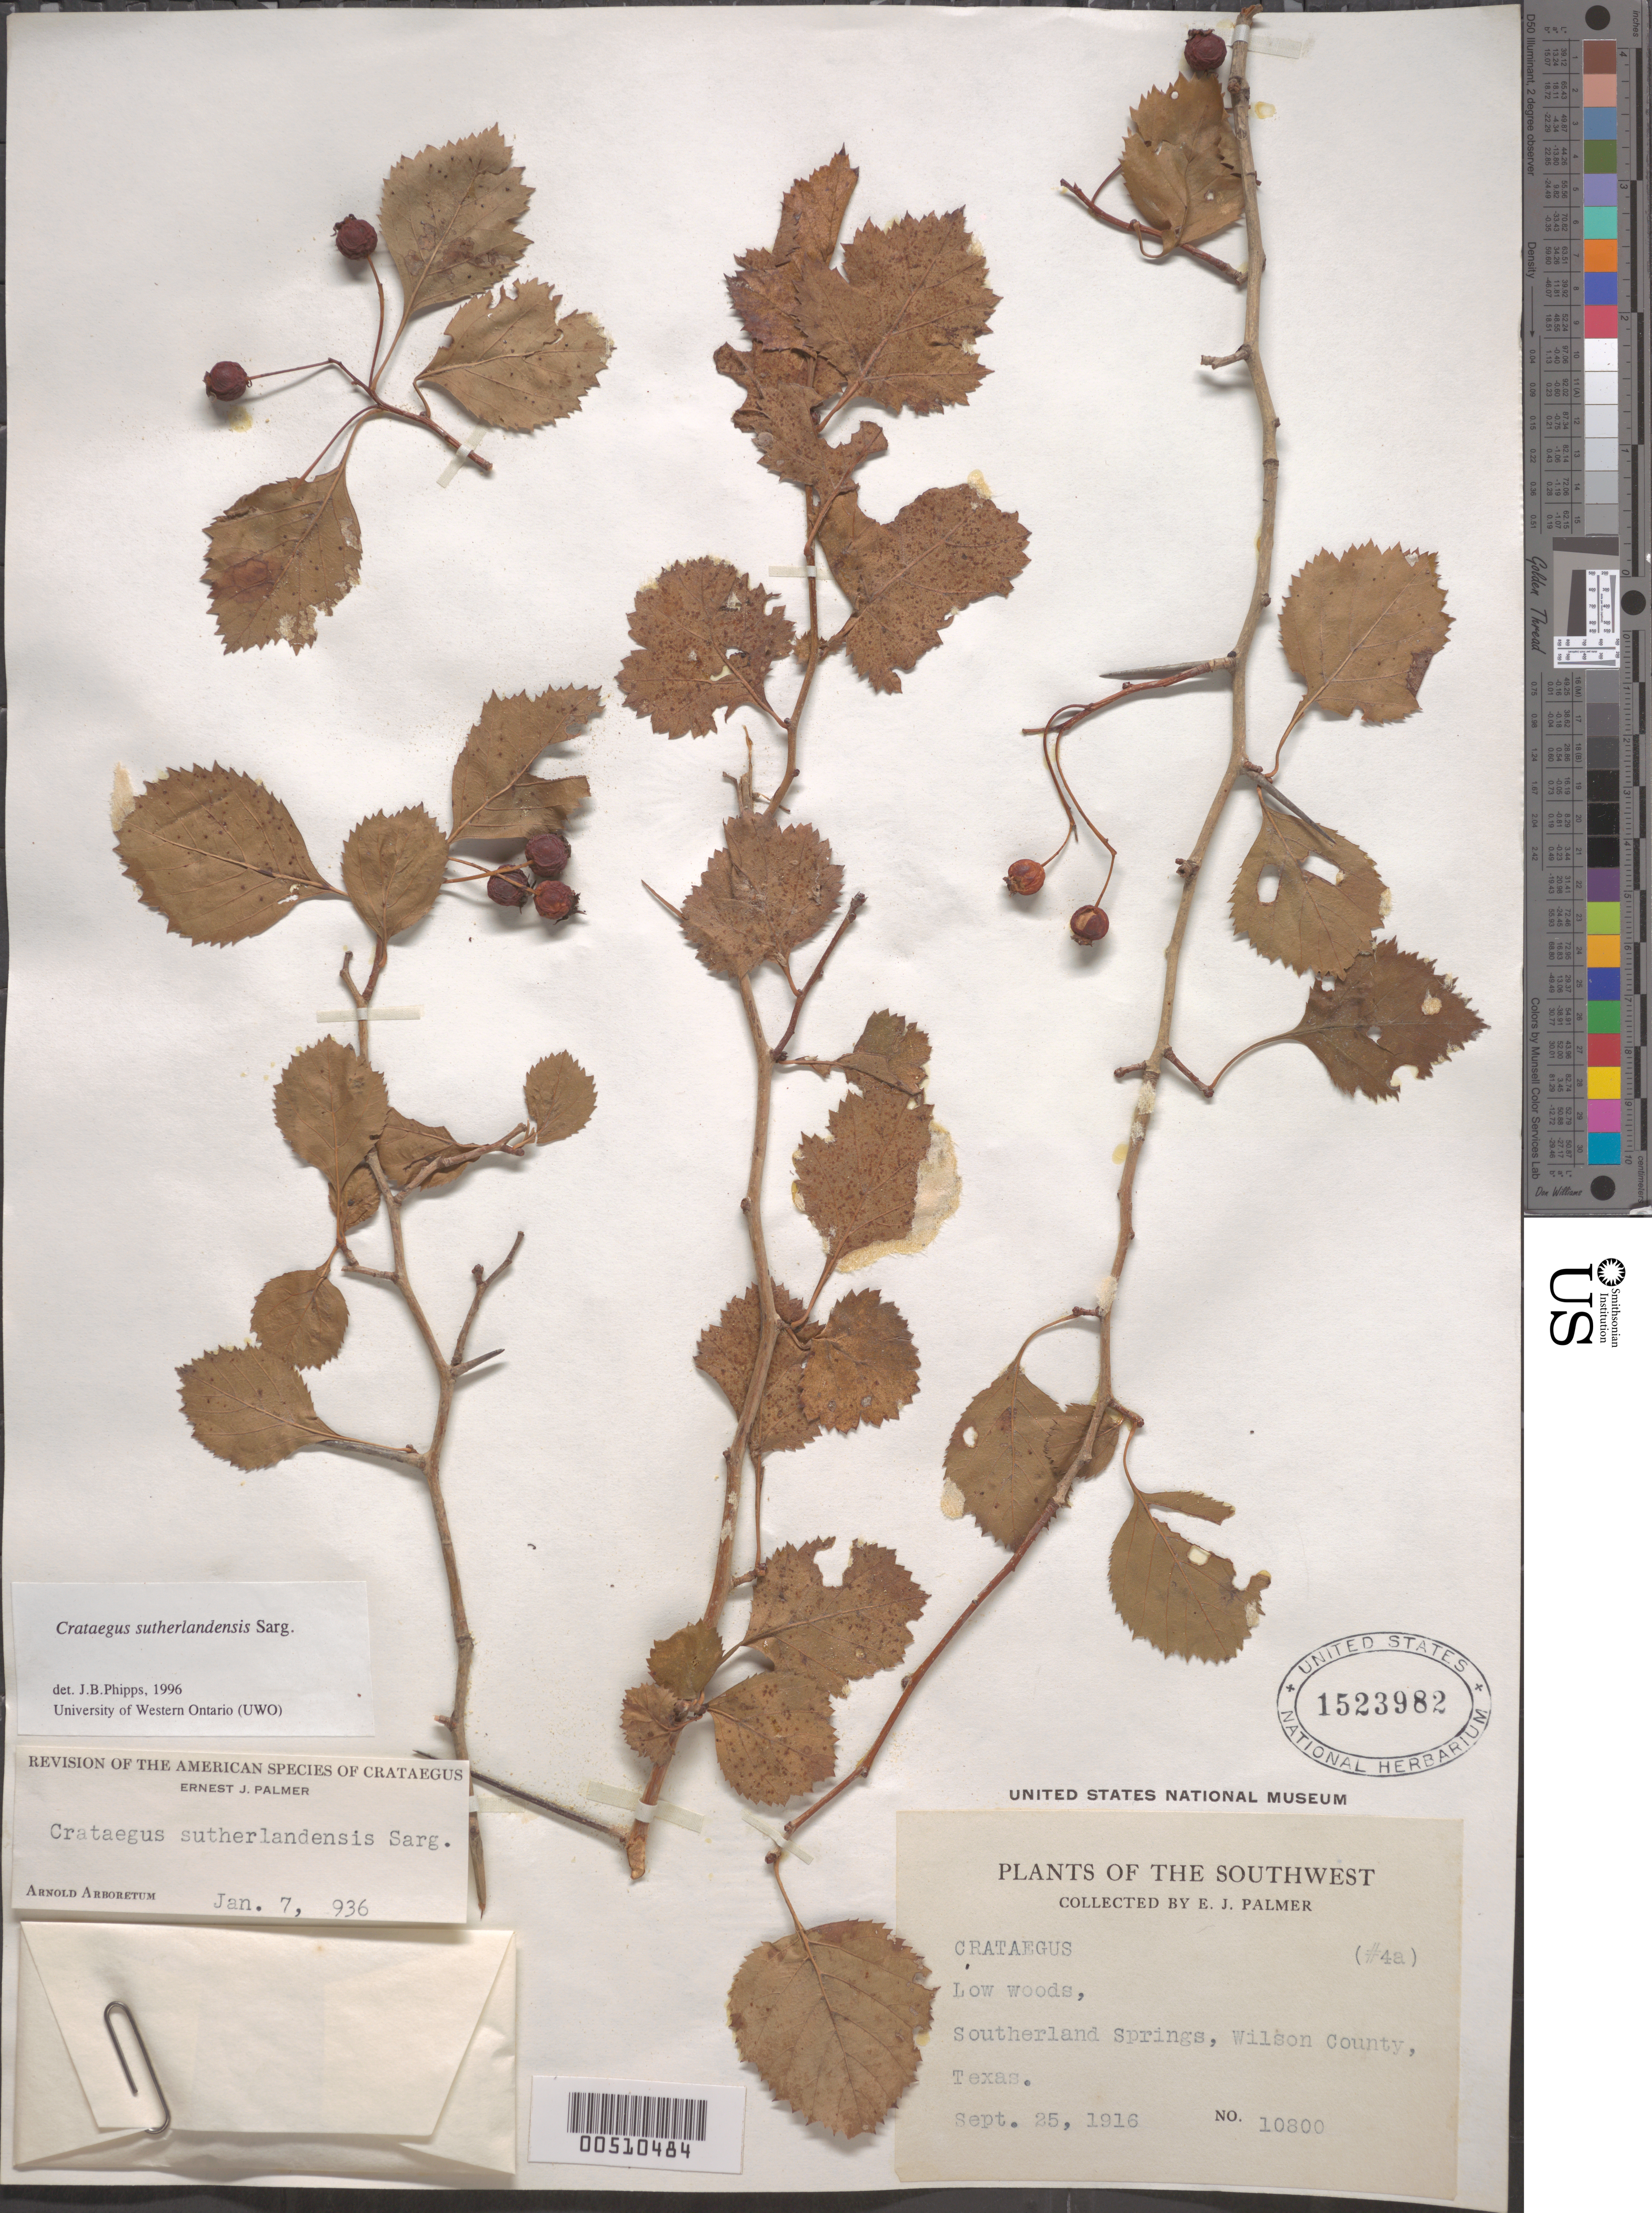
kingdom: Plantae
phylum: Tracheophyta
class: Magnoliopsida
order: Rosales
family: Rosaceae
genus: Crataegus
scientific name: Crataegus viridis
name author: L.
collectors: E. J. Palmer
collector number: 10800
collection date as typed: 25 Sep 1916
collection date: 1916-09-25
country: United States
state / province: Texas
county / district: Wilson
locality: Southerland Springs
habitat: Low woods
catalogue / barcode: US 1523982